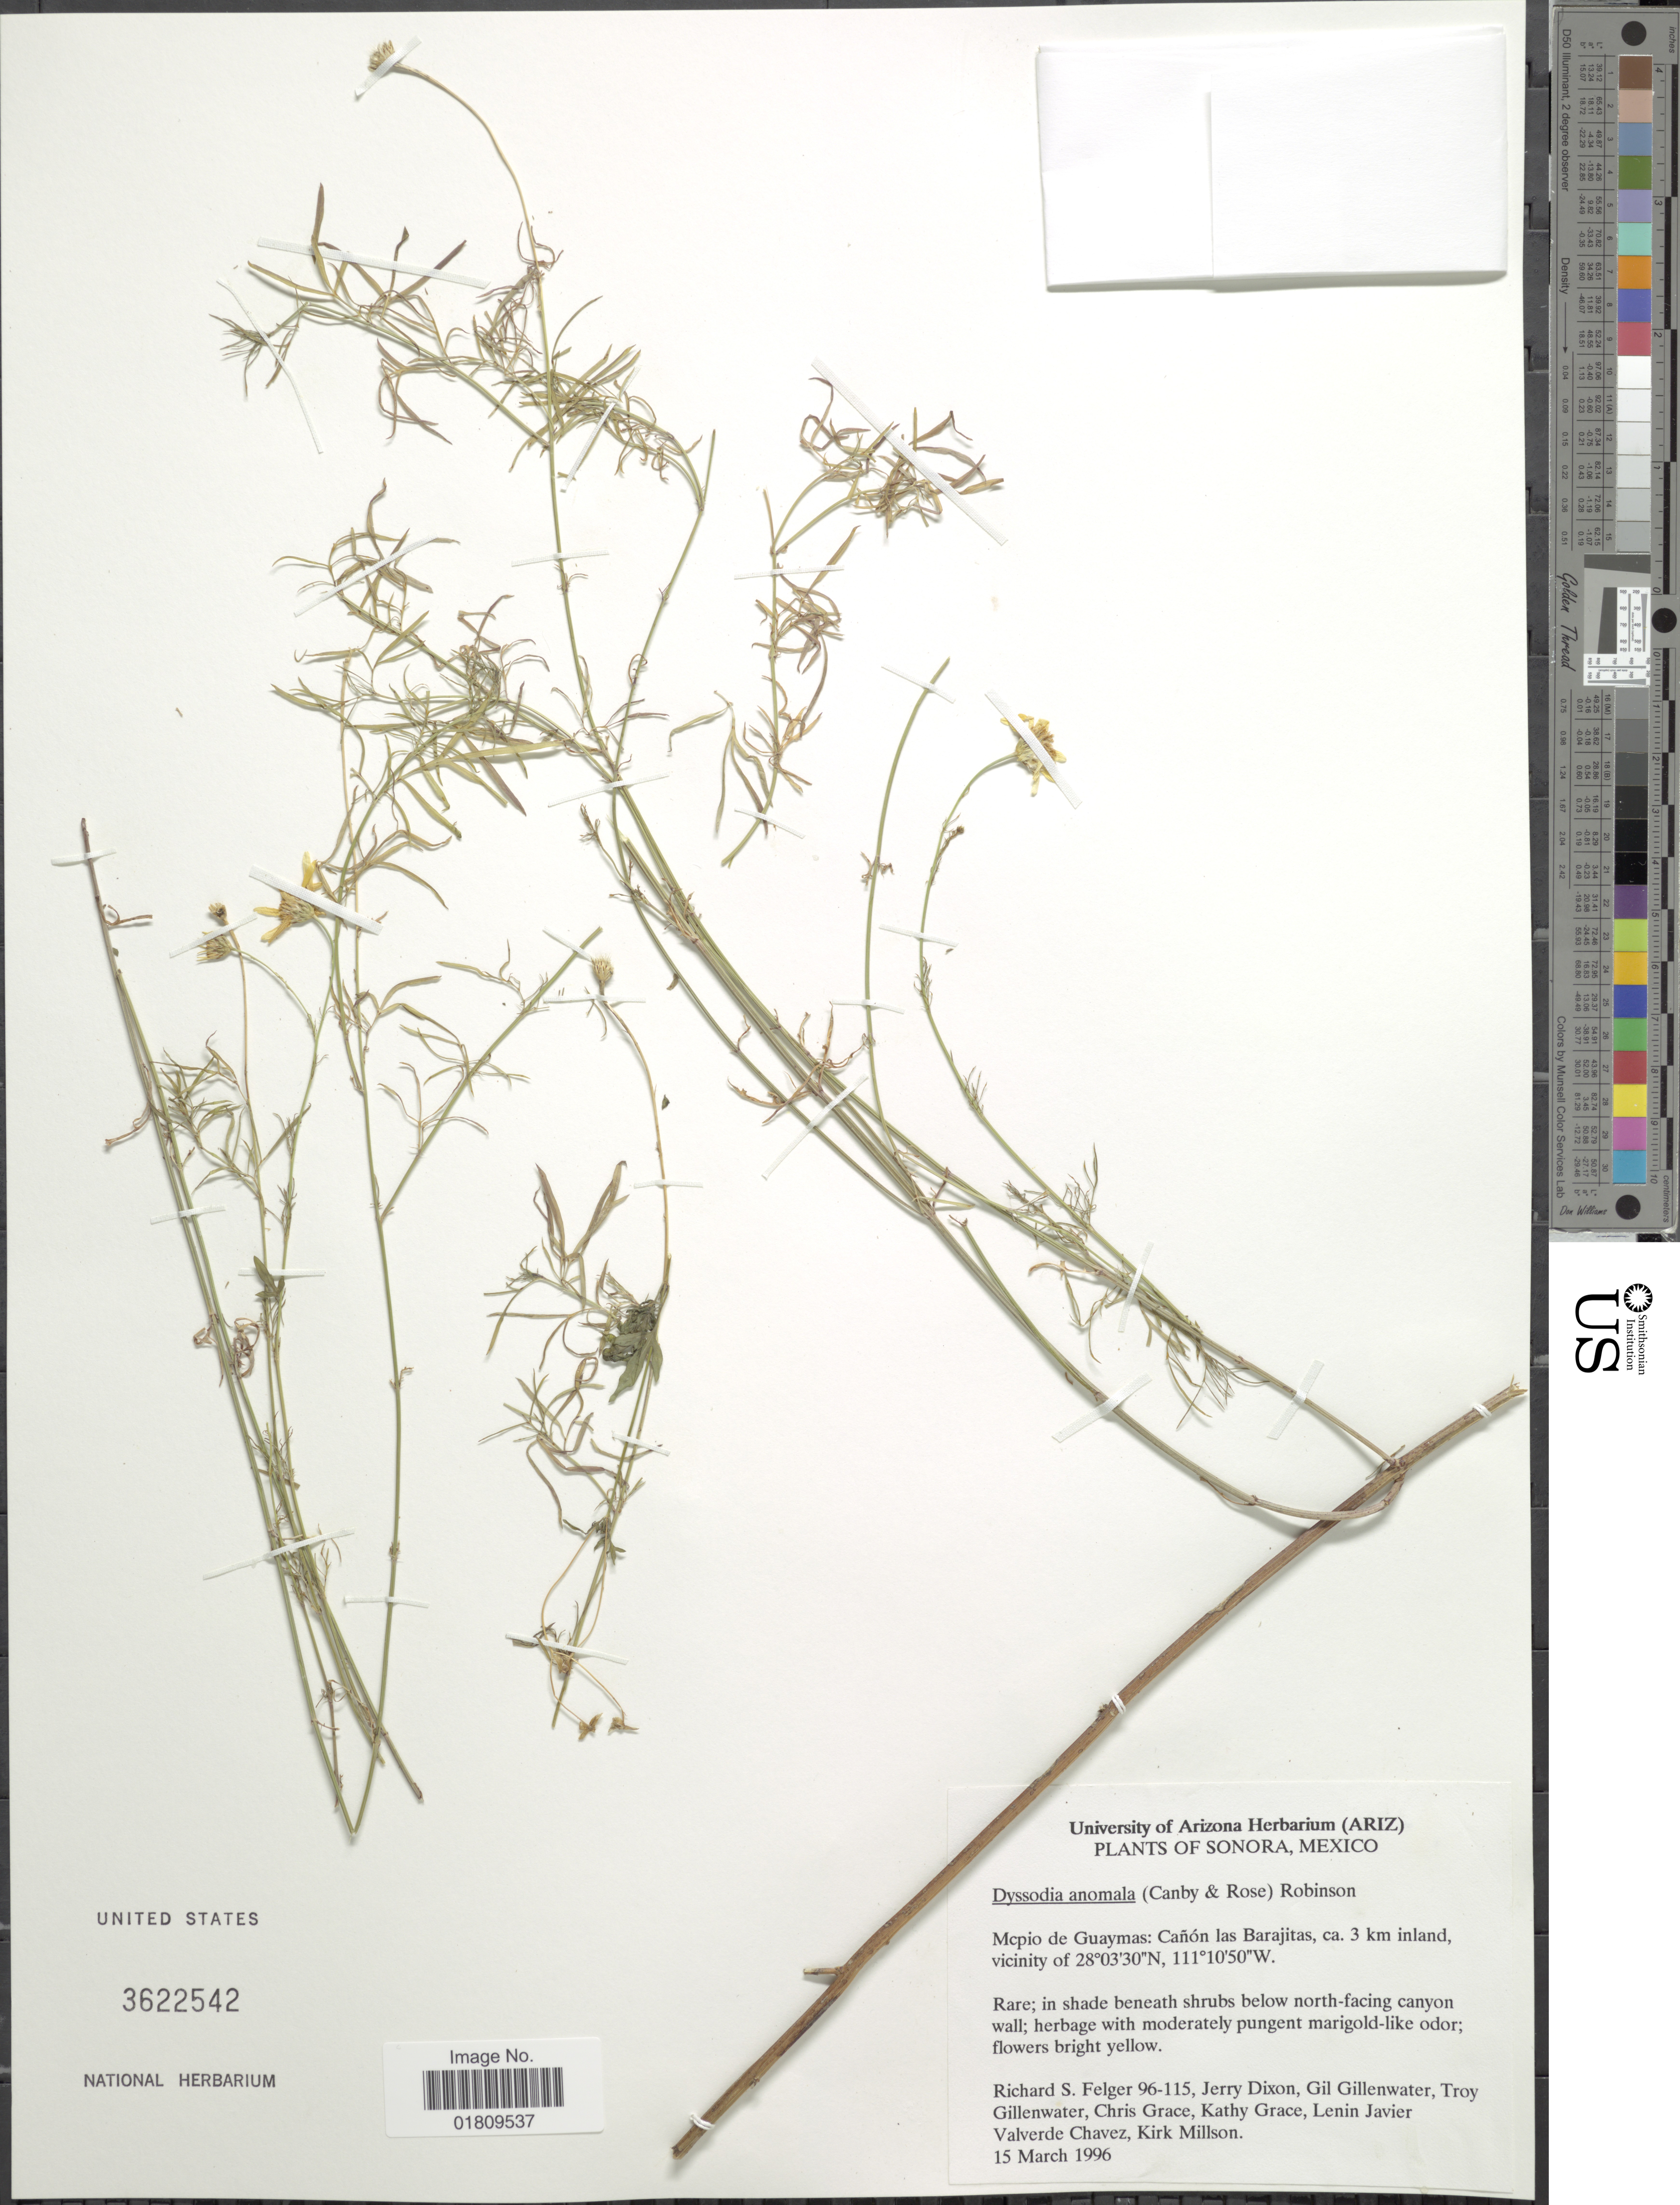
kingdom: Plantae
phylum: Tracheophyta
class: Magnoliopsida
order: Asterales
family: Asteraceae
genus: Dyssodia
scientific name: Dyssodia acerosa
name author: DC.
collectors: R. S. Felger, J. Dixon, G. Gillenwater, T. Gillenwater & et al.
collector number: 96-115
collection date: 1996-03-15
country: Mexico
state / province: Sonora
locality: Mcpio de Guaymas: Cañón las Barajitas, ca. 3 km inland, vicinity of, in shade beneath shrubs below north-facing canyon wall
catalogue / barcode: US 2622542